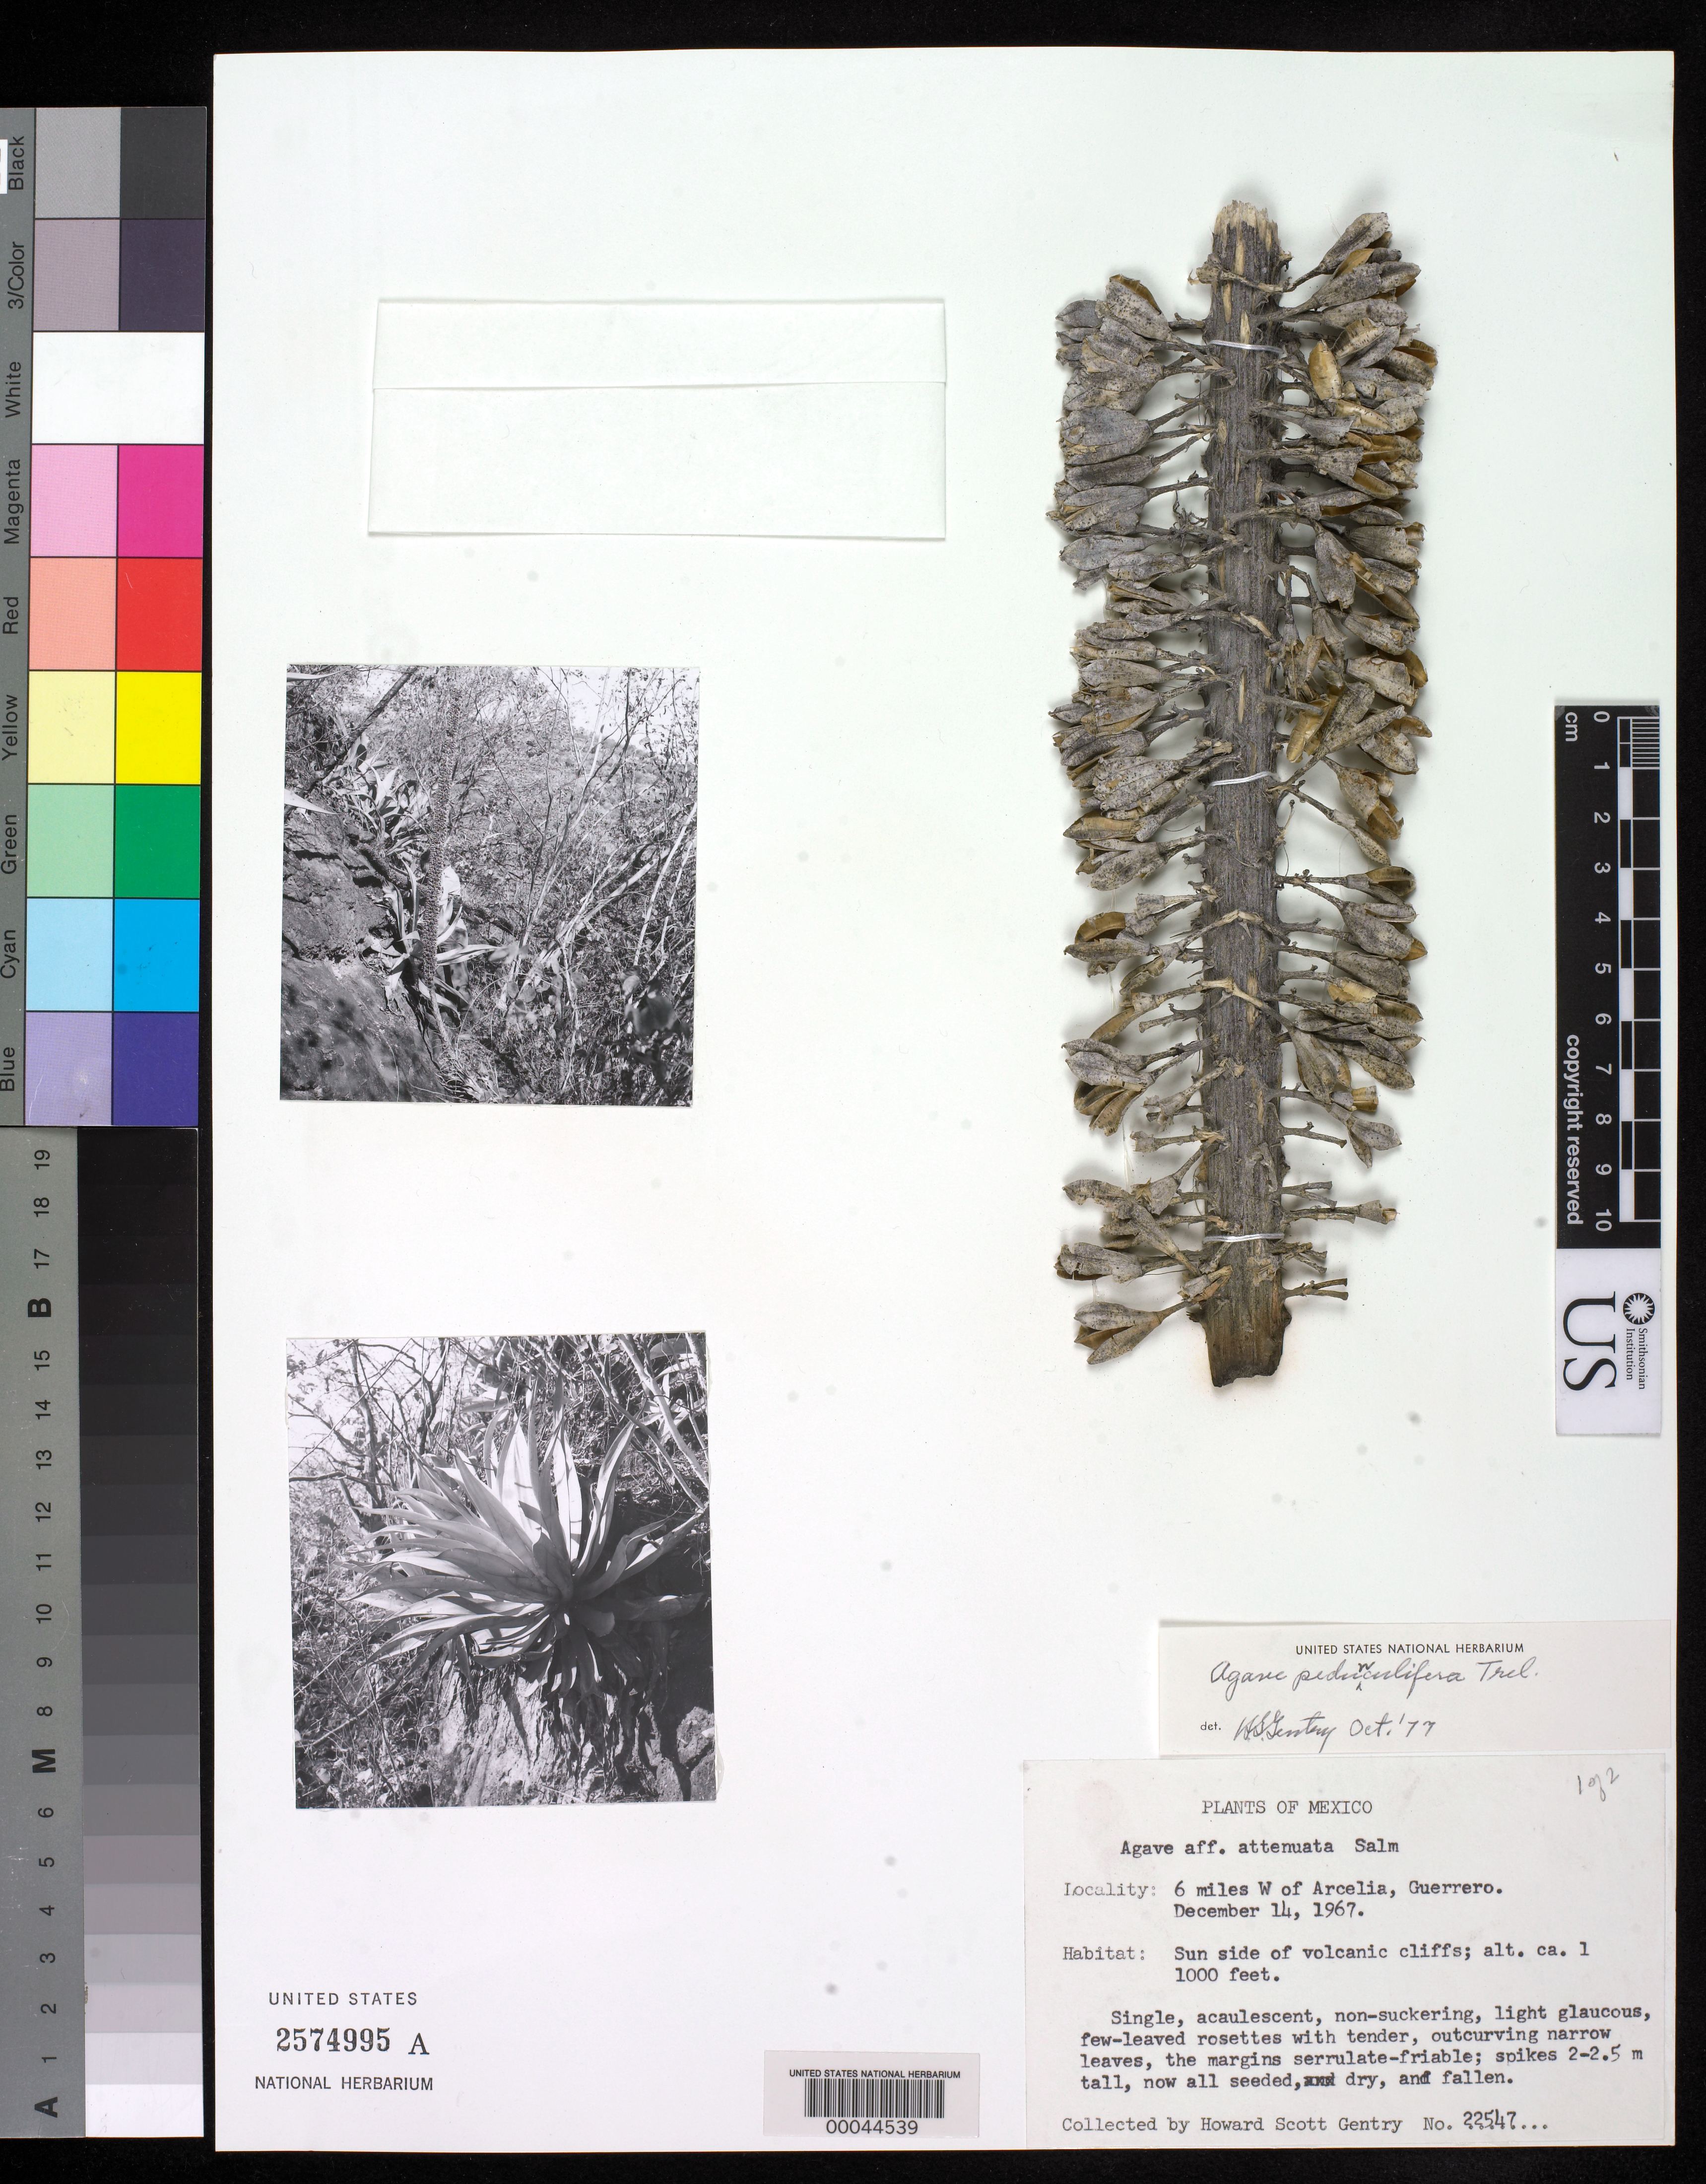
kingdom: Plantae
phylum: Tracheophyta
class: Liliopsida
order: Asparagales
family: Asparagaceae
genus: Agave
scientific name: Agave pedunculifera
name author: Trel.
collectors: H. S. Gentry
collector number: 22547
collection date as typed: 14 Dec 1967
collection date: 1967-12-14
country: Mexico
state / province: Guerrero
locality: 6 mi W of Arcelia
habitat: Sun side of volcanic cliffs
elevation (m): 305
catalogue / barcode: US 2574995A